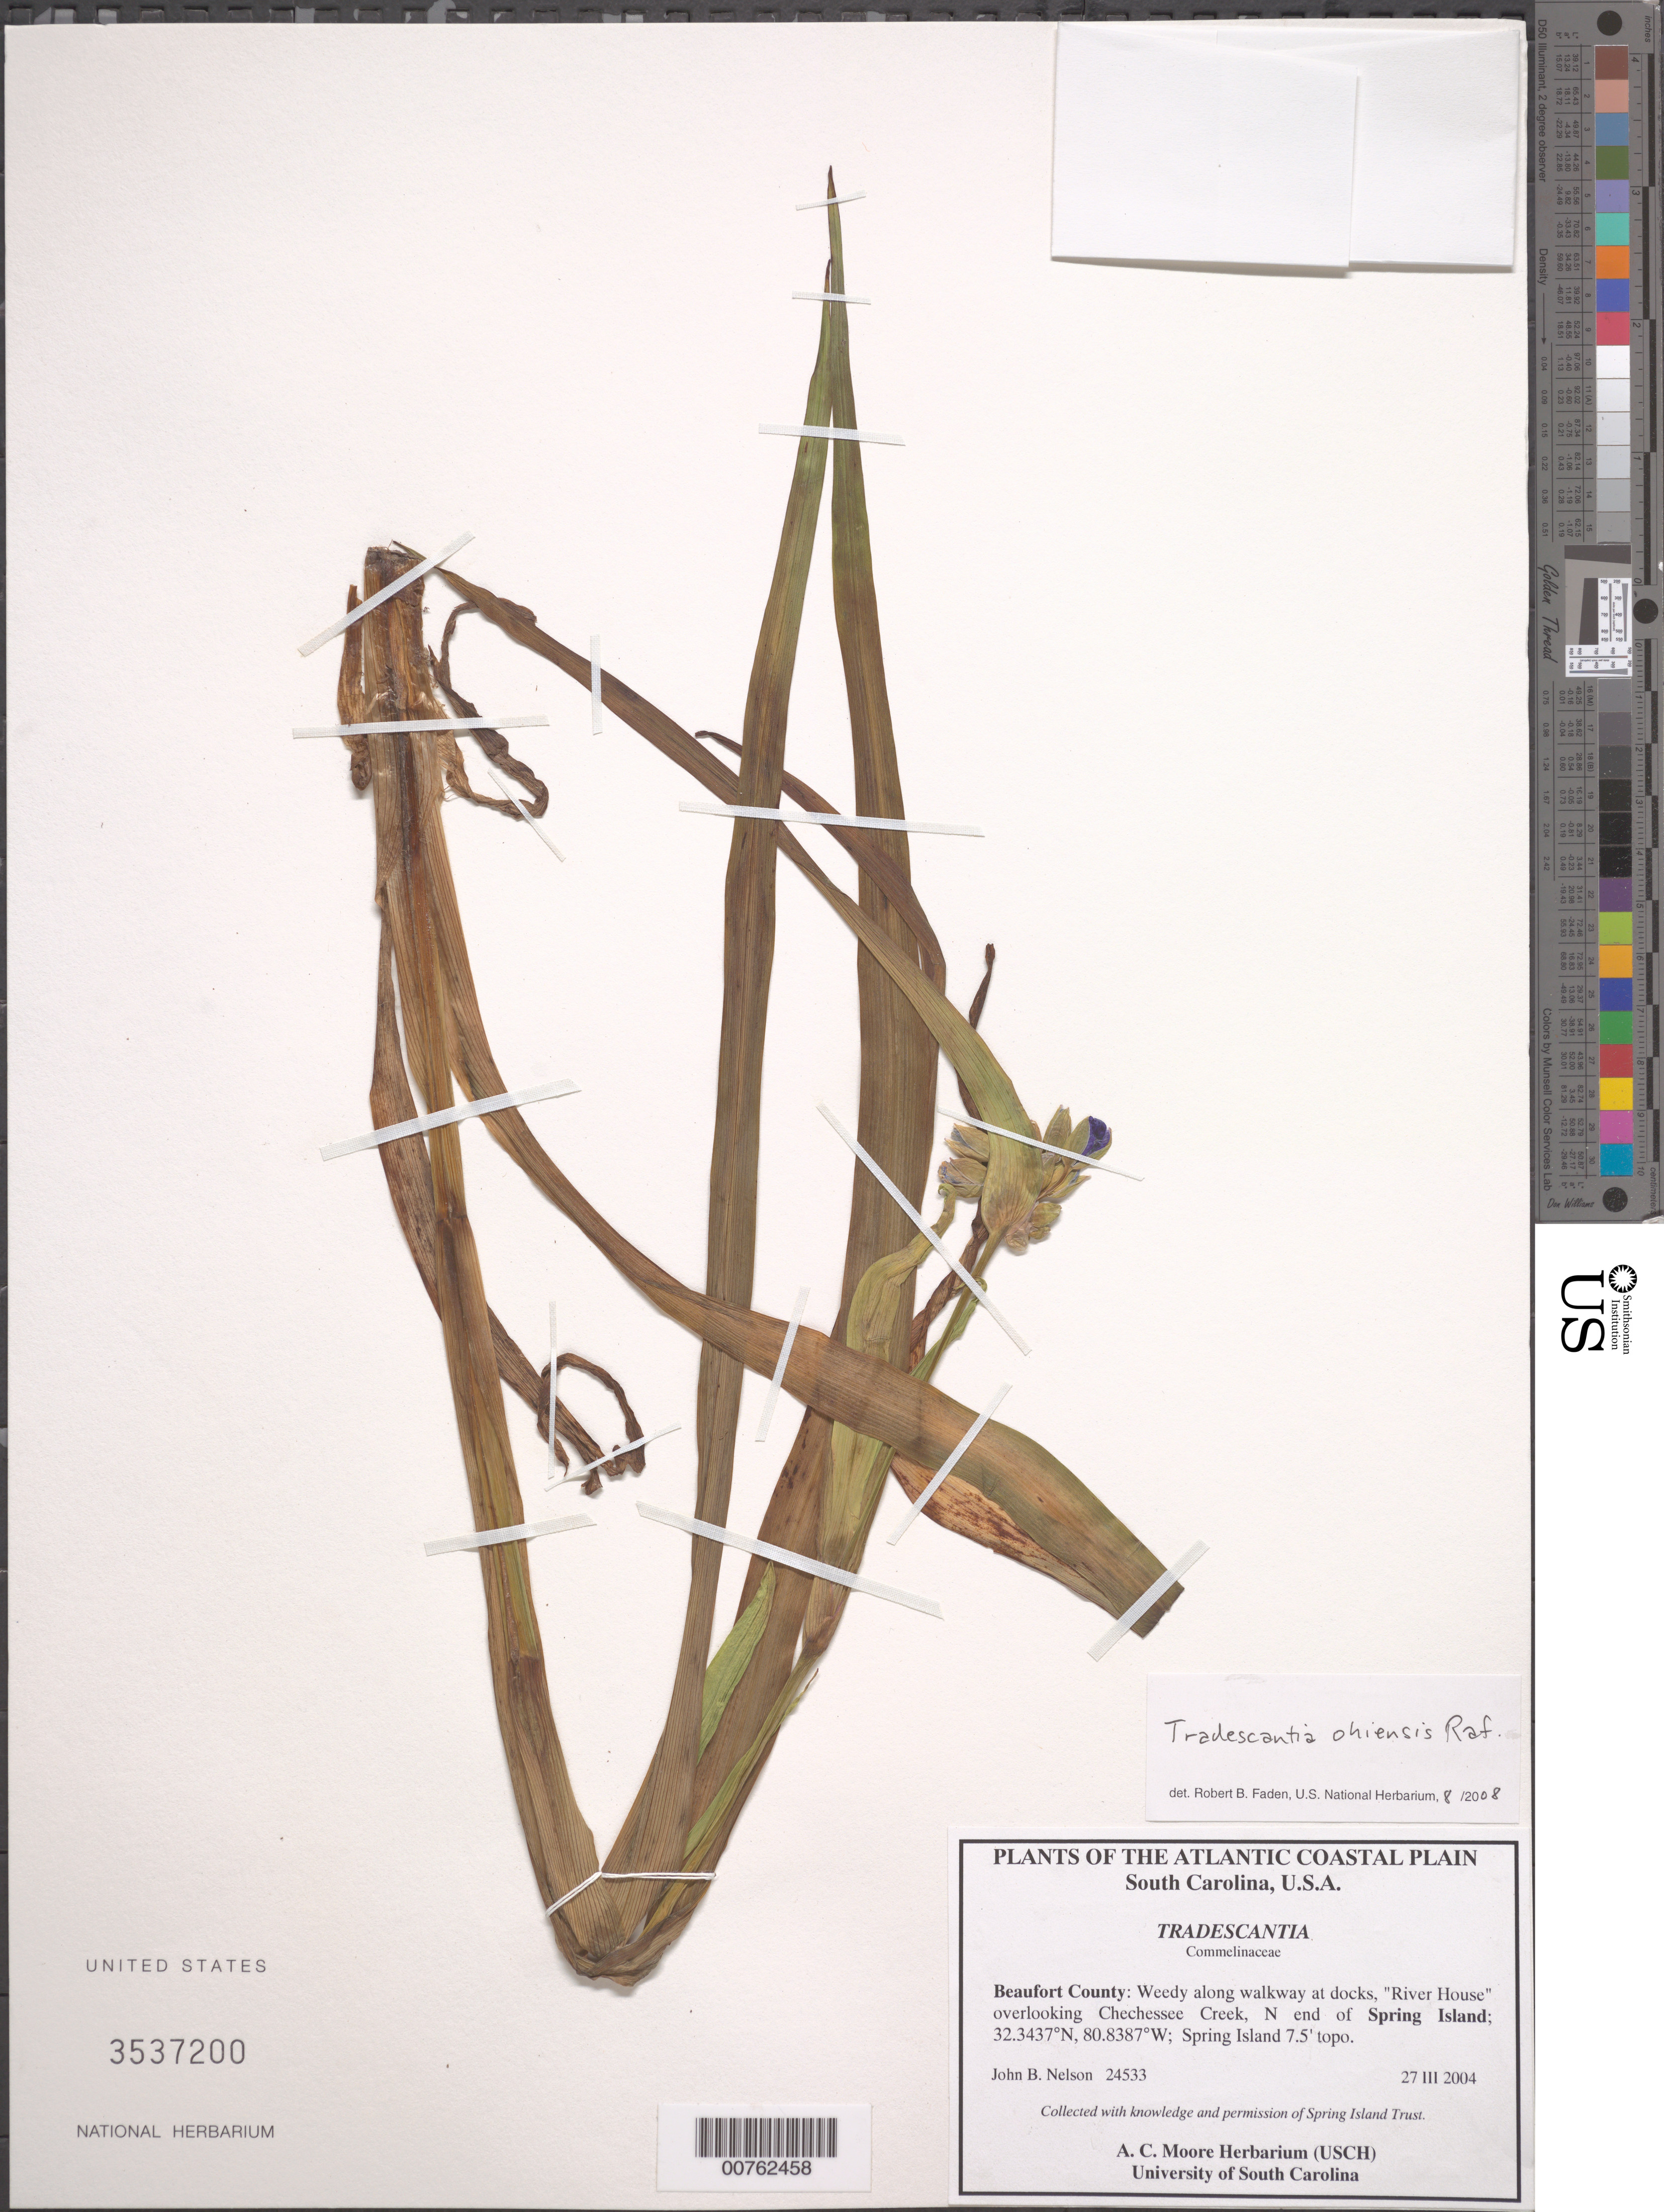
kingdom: Plantae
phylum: Tracheophyta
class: Liliopsida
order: Commelinales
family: Commelinaceae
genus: Tradescantia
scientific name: Tradescantia ohiensis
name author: Raf.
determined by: Faden, Robert B., (US), Smithsonian Institution - National Museum of Natural History (UNITED STATES)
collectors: J. Nelson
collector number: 24533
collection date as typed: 27 Mar 2004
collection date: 2004-03-27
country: United States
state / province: South Carolina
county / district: Beaufort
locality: Spring Island 7.5' topo.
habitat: Weedy along walkway at docks, "River House" overlooking Chechessee Creek, N end of Spring Island;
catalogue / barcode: US 3537200